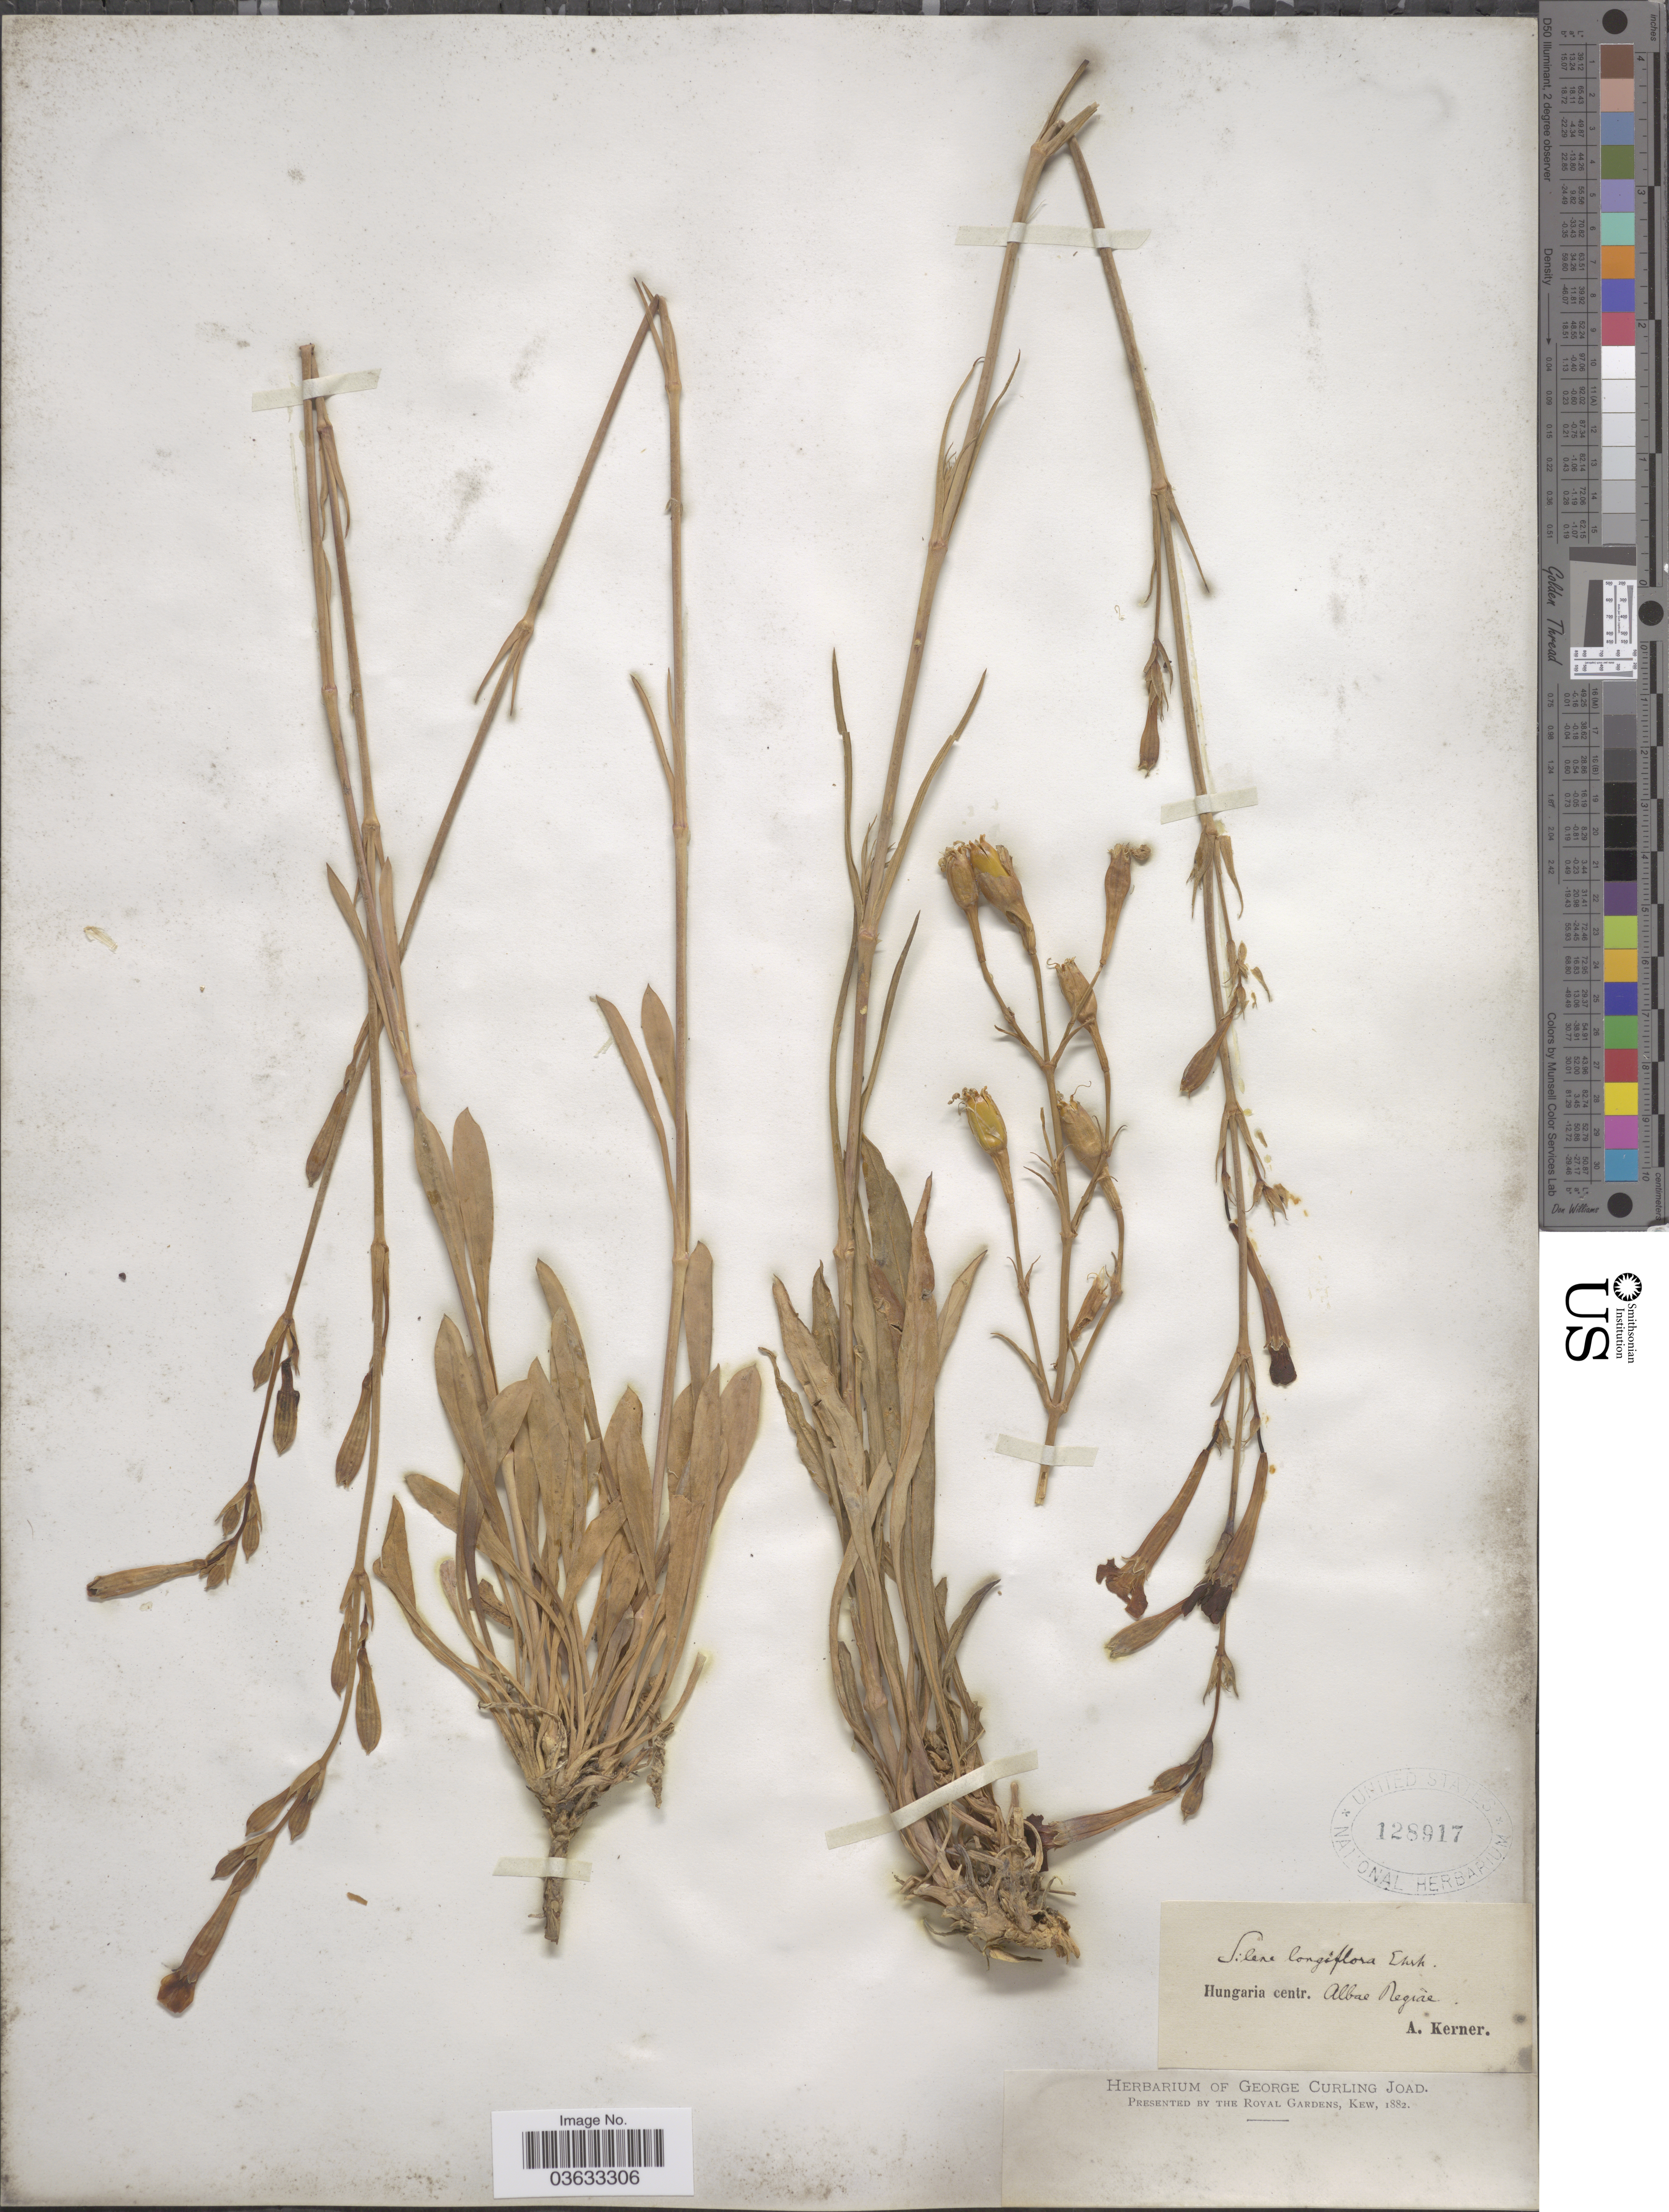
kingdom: Plantae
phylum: Tracheophyta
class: Magnoliopsida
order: Caryophyllales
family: Caryophyllaceae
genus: Silene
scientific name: Silene longiflora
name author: Ehrh.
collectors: A. Kerner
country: Hungary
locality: Hungaria centr. Albae Regiäe.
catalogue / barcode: US 128917